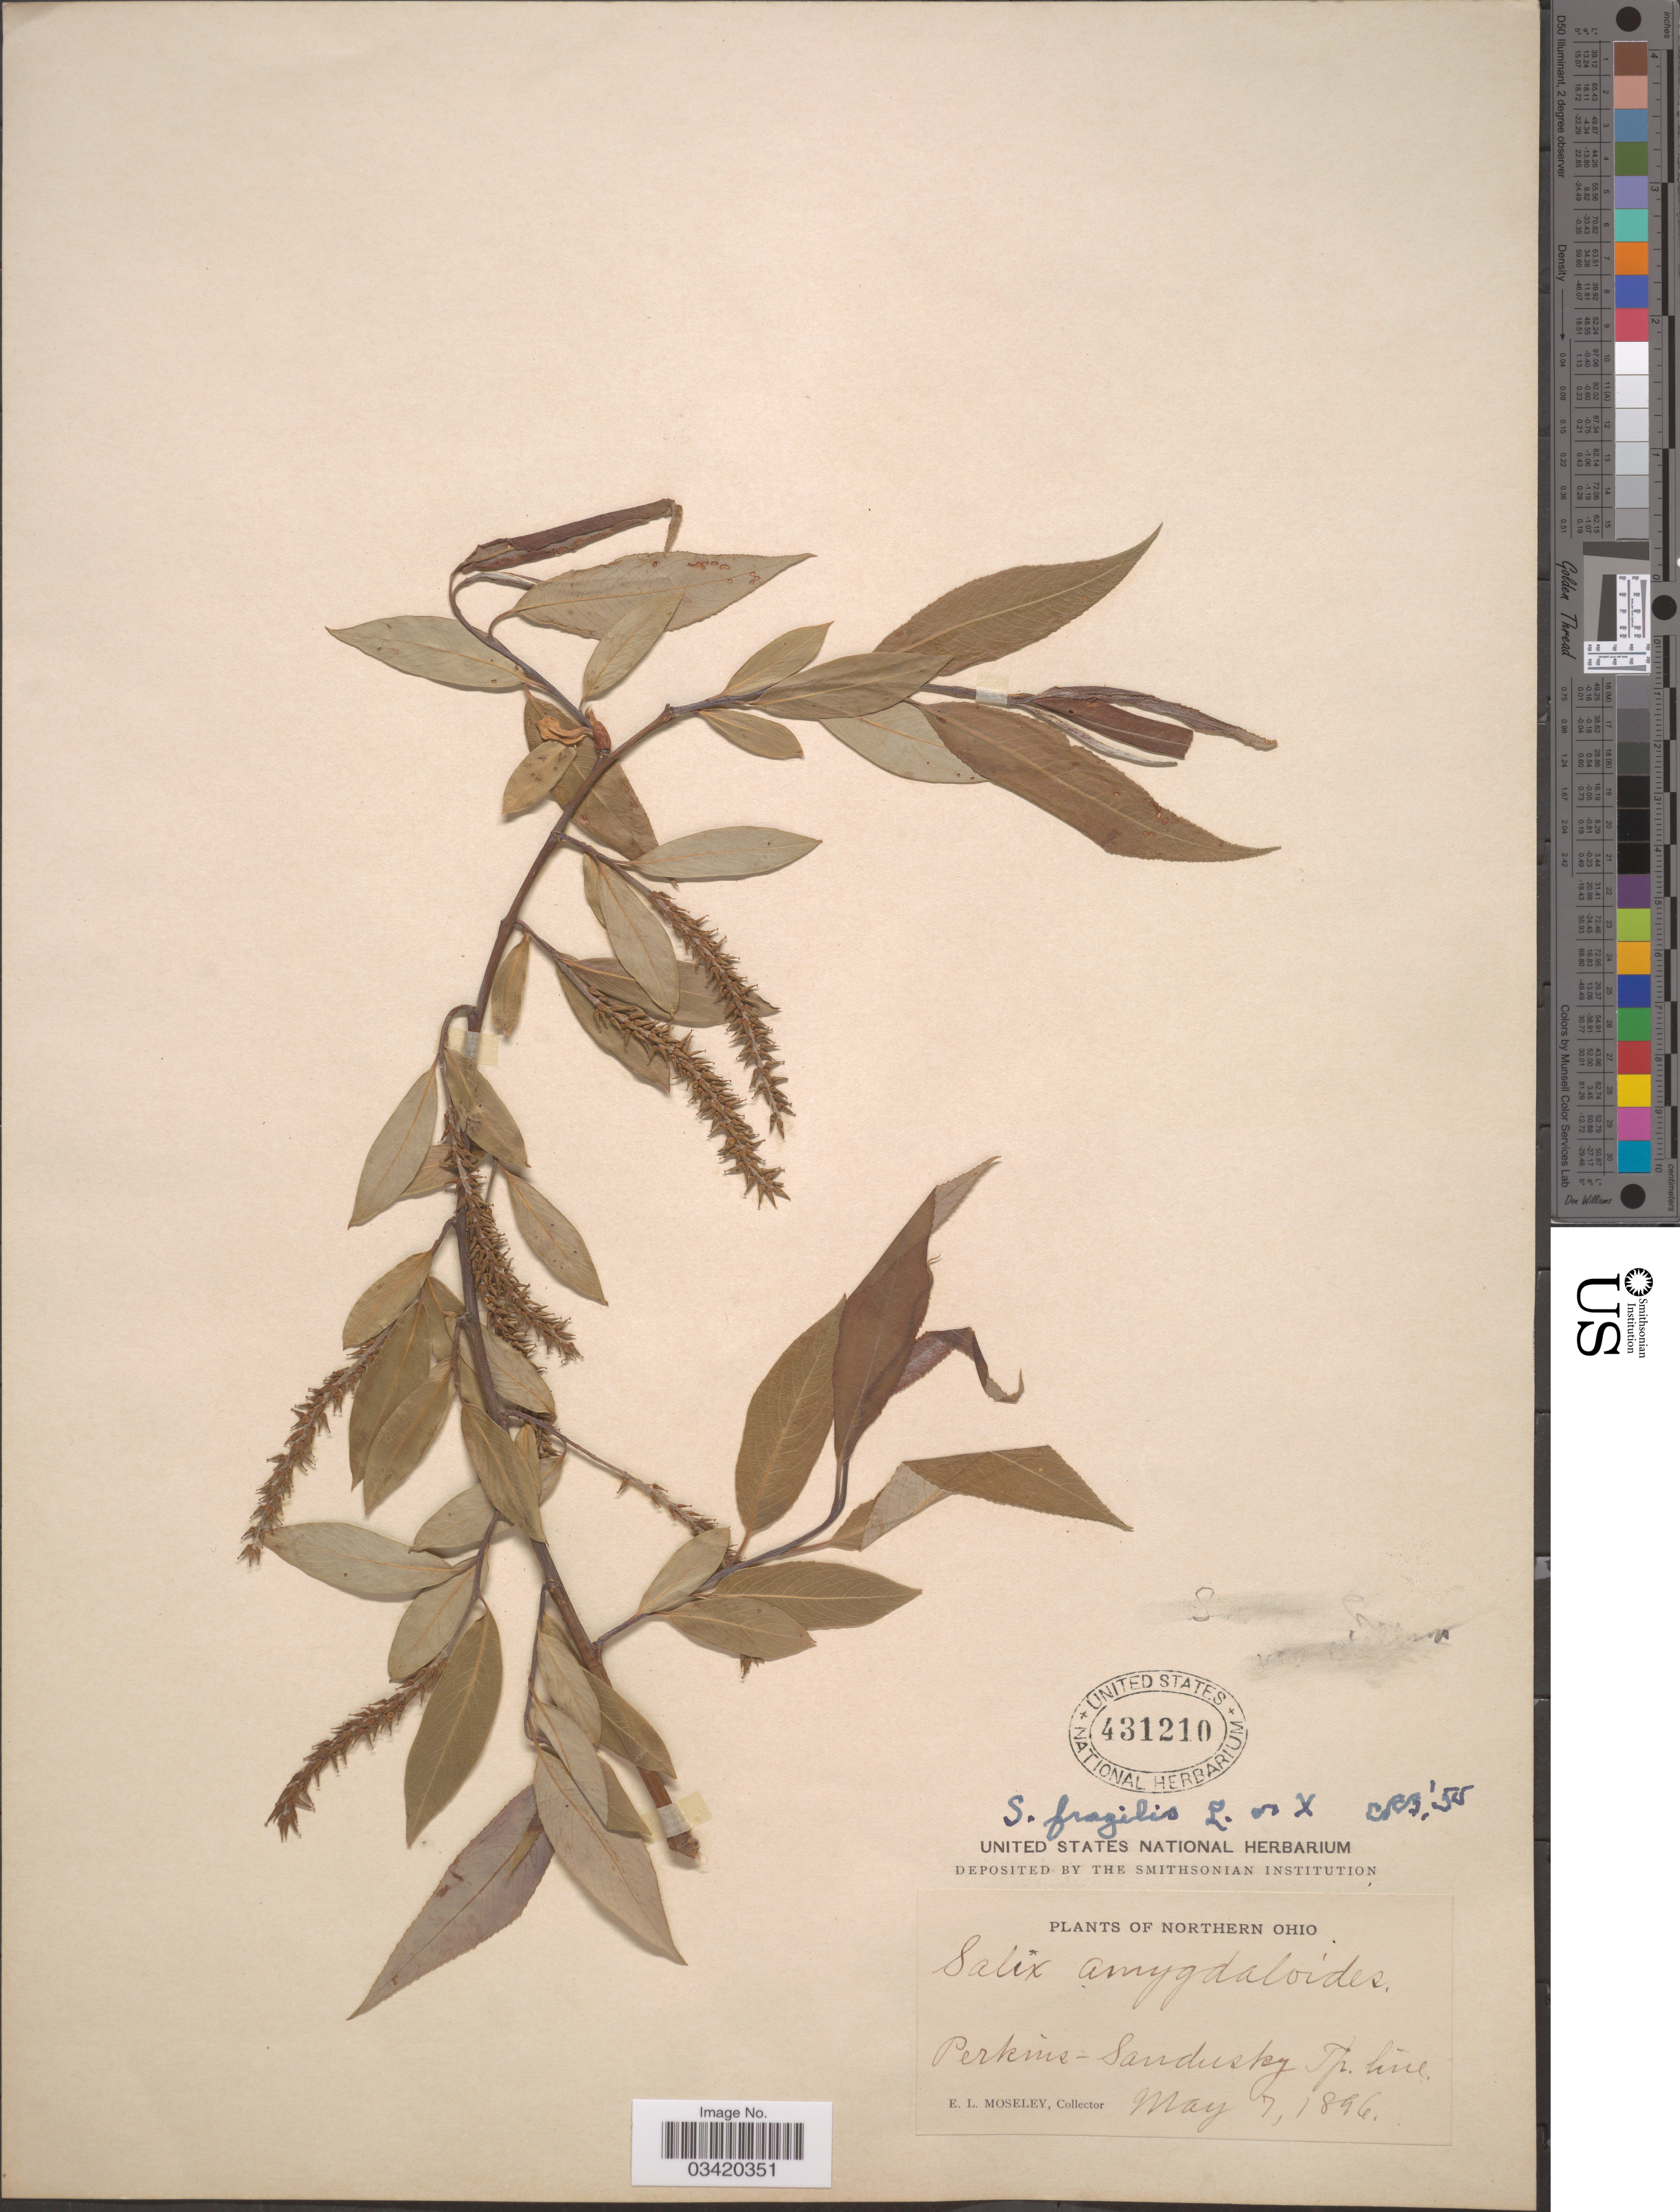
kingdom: Plantae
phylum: Tracheophyta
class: Magnoliopsida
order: Malpighiales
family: Salicaceae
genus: Salix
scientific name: Salix fragilis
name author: L.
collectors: E. Moseley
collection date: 1896-05-07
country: United States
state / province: Ohio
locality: Northern Ohio. Perkins-Sandusky Tp. line.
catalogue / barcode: US 431210